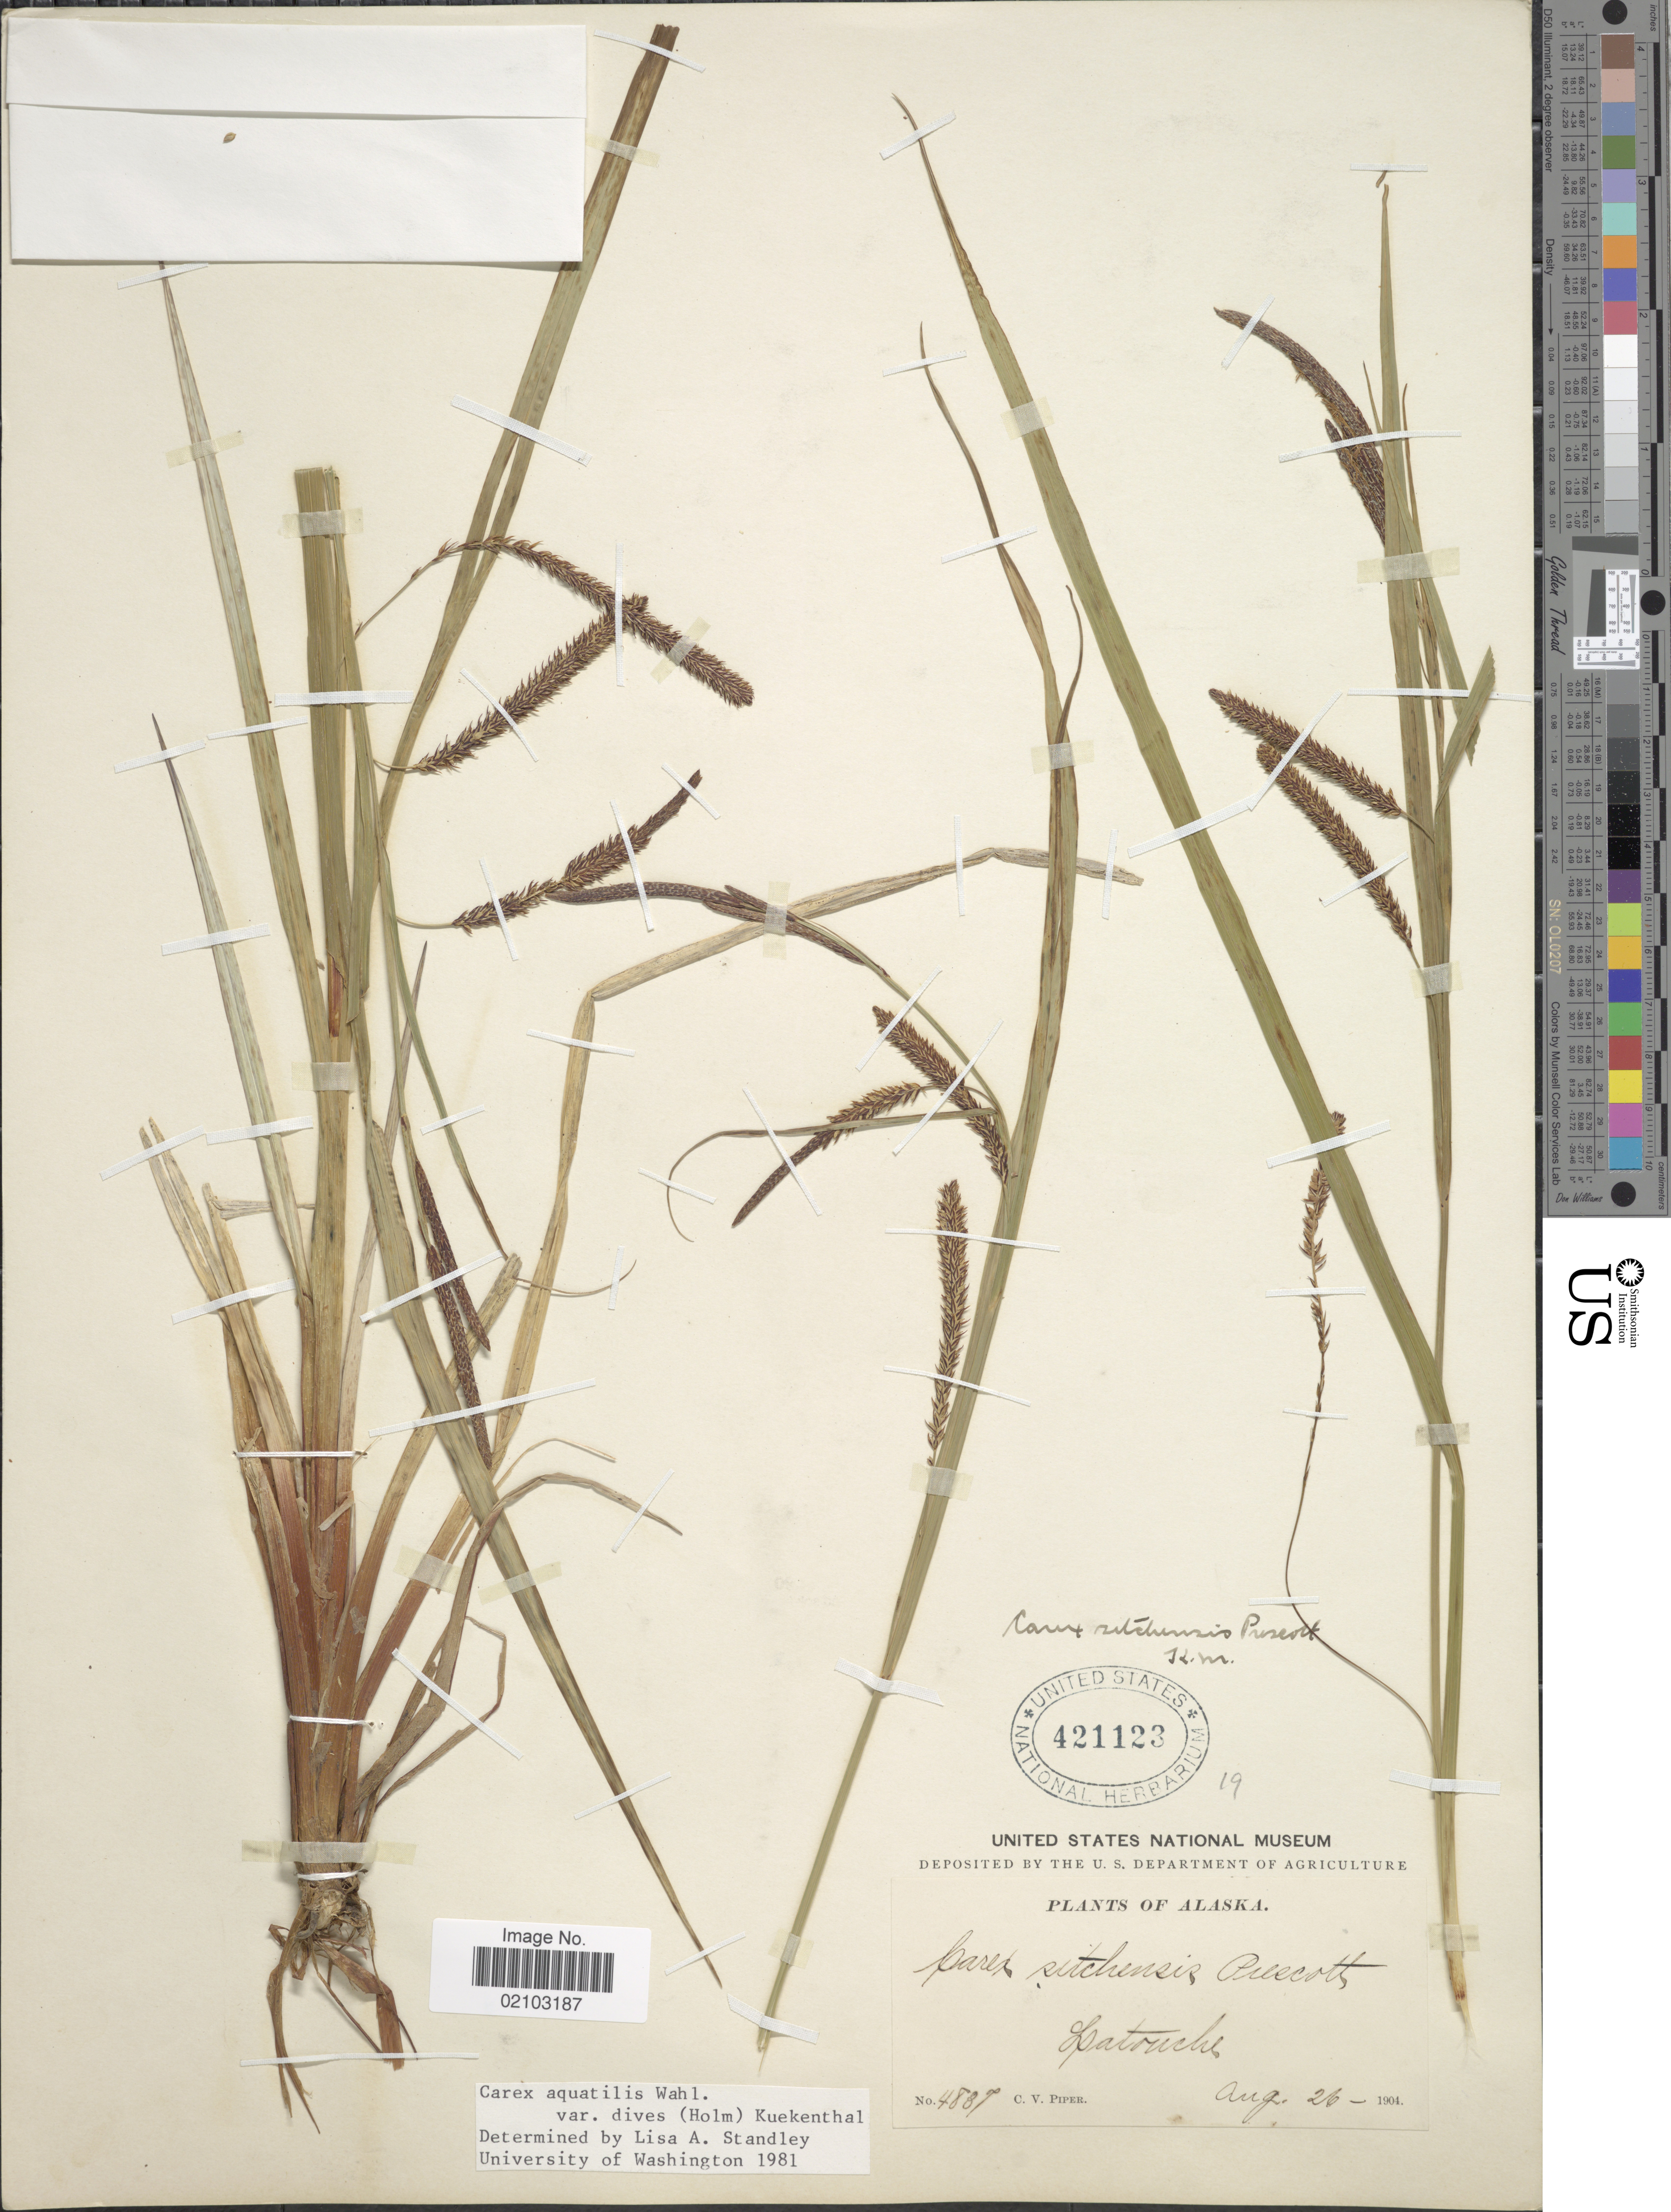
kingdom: Plantae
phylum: Tracheophyta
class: Liliopsida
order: Poales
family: Cyperaceae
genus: Carex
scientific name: Carex aquatilis var. dives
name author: (Holm) Kük.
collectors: C. V. Piper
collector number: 4837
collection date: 1904-08-26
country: United States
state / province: Alaska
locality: Latouche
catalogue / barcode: US 421123